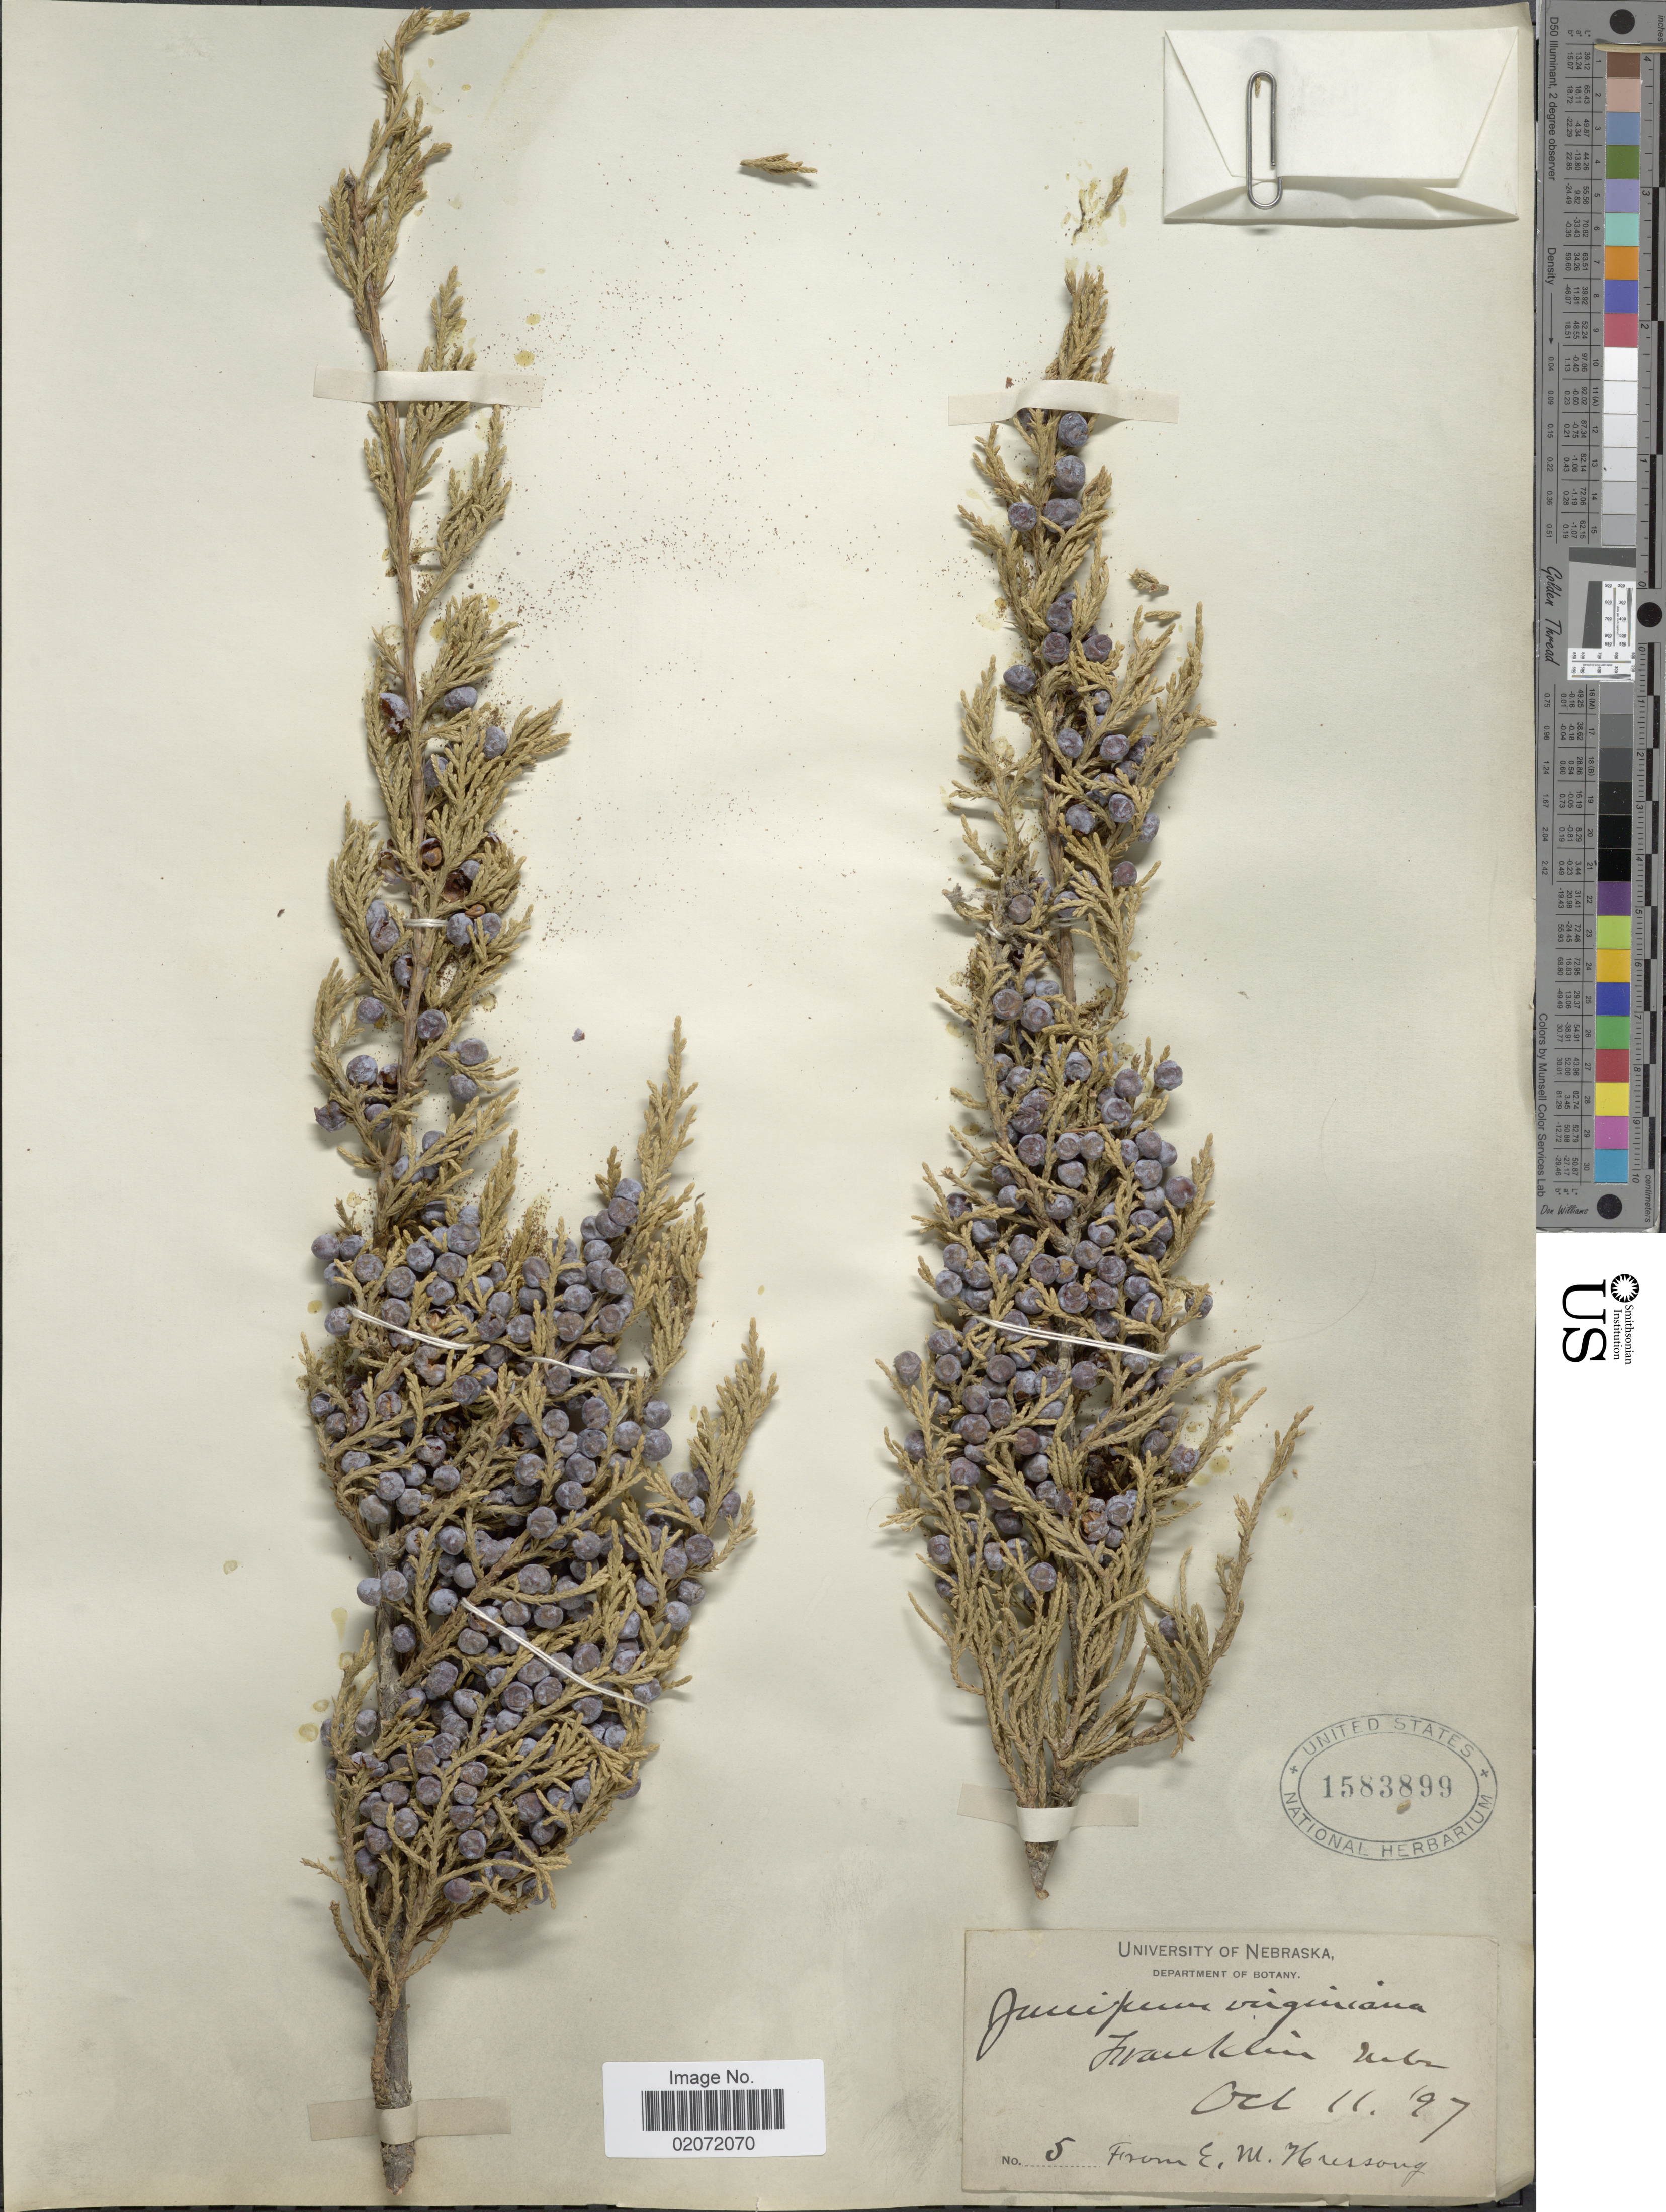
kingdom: Plantae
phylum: Tracheophyta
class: Pinopsida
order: Pinales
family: Cupressaceae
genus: Juniperus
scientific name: Juniperus virginiana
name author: L.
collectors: Department of Botany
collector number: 5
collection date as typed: Transcribed d/m/y: 11/10/97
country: United States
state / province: Nebraska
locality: Franklin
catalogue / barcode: US 1583899